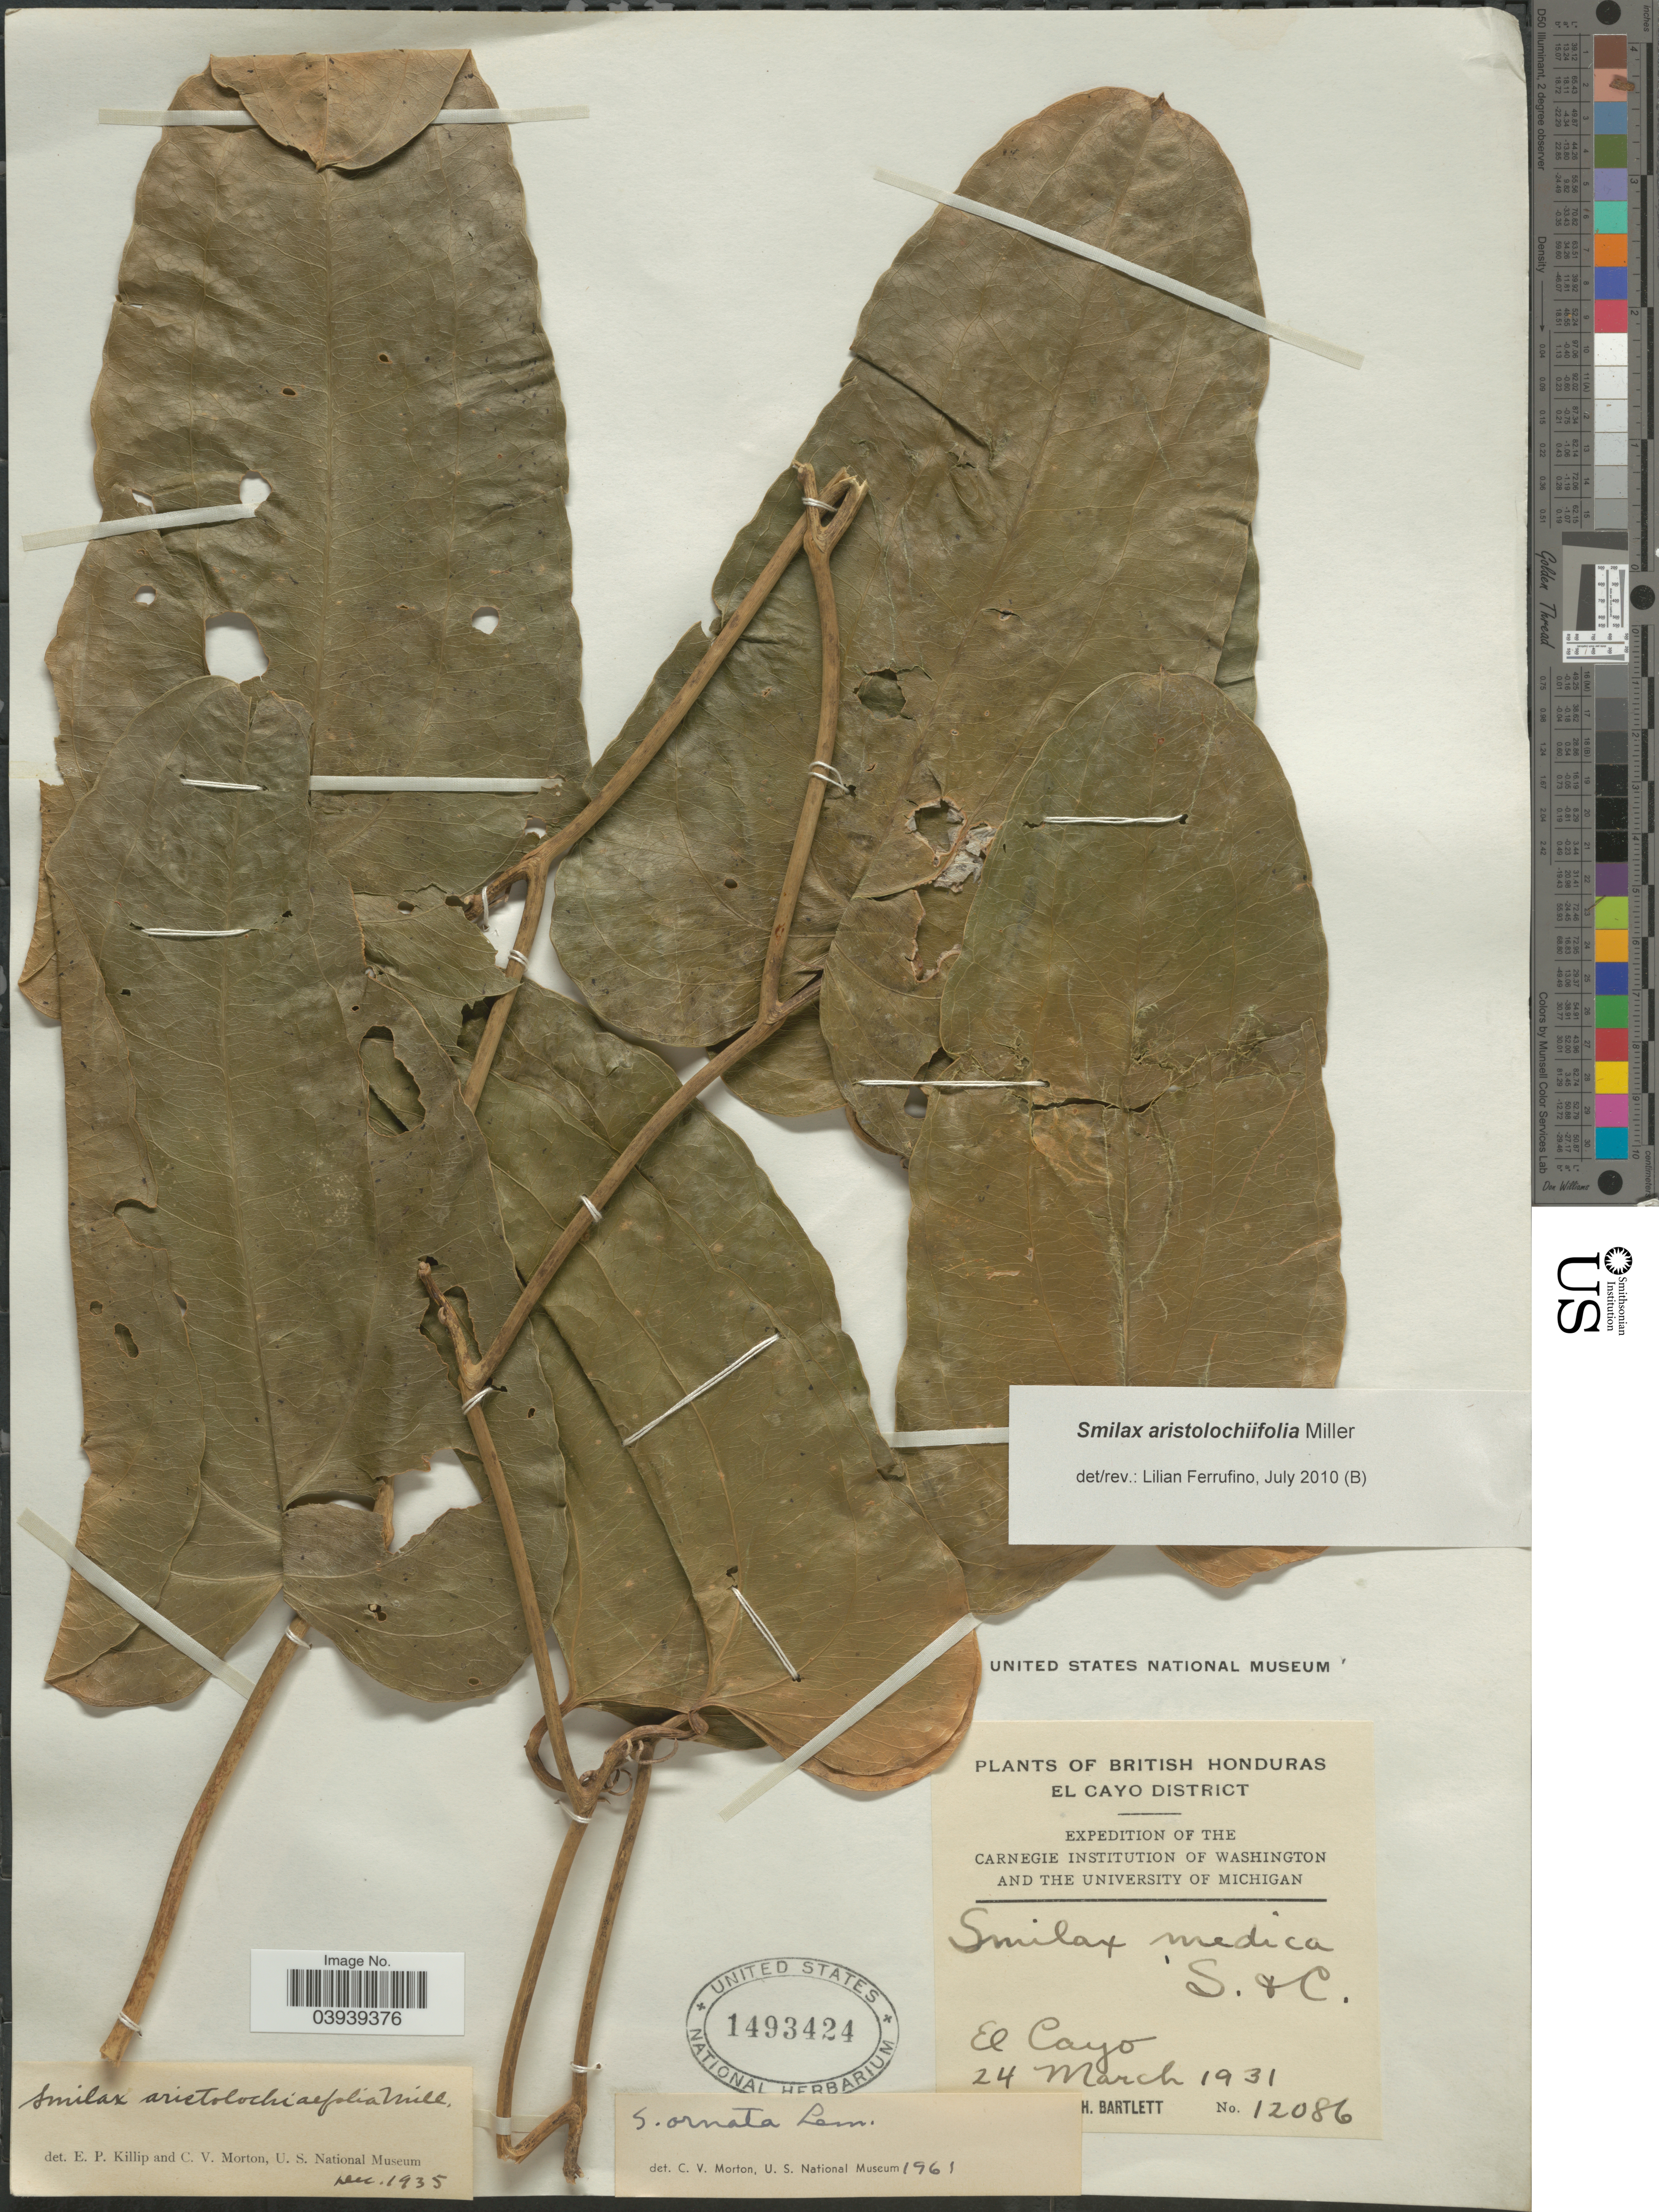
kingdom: Plantae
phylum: Tracheophyta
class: Liliopsida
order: Liliales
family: Smilacaceae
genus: Smilax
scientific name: Smilax aristolochiifolia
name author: Mill.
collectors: H. H. Bartlett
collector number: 12086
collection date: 1931-03-24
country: Belize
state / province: Cayo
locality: British Honduras. El Cayo District. El Cayo.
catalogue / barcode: US 1493424